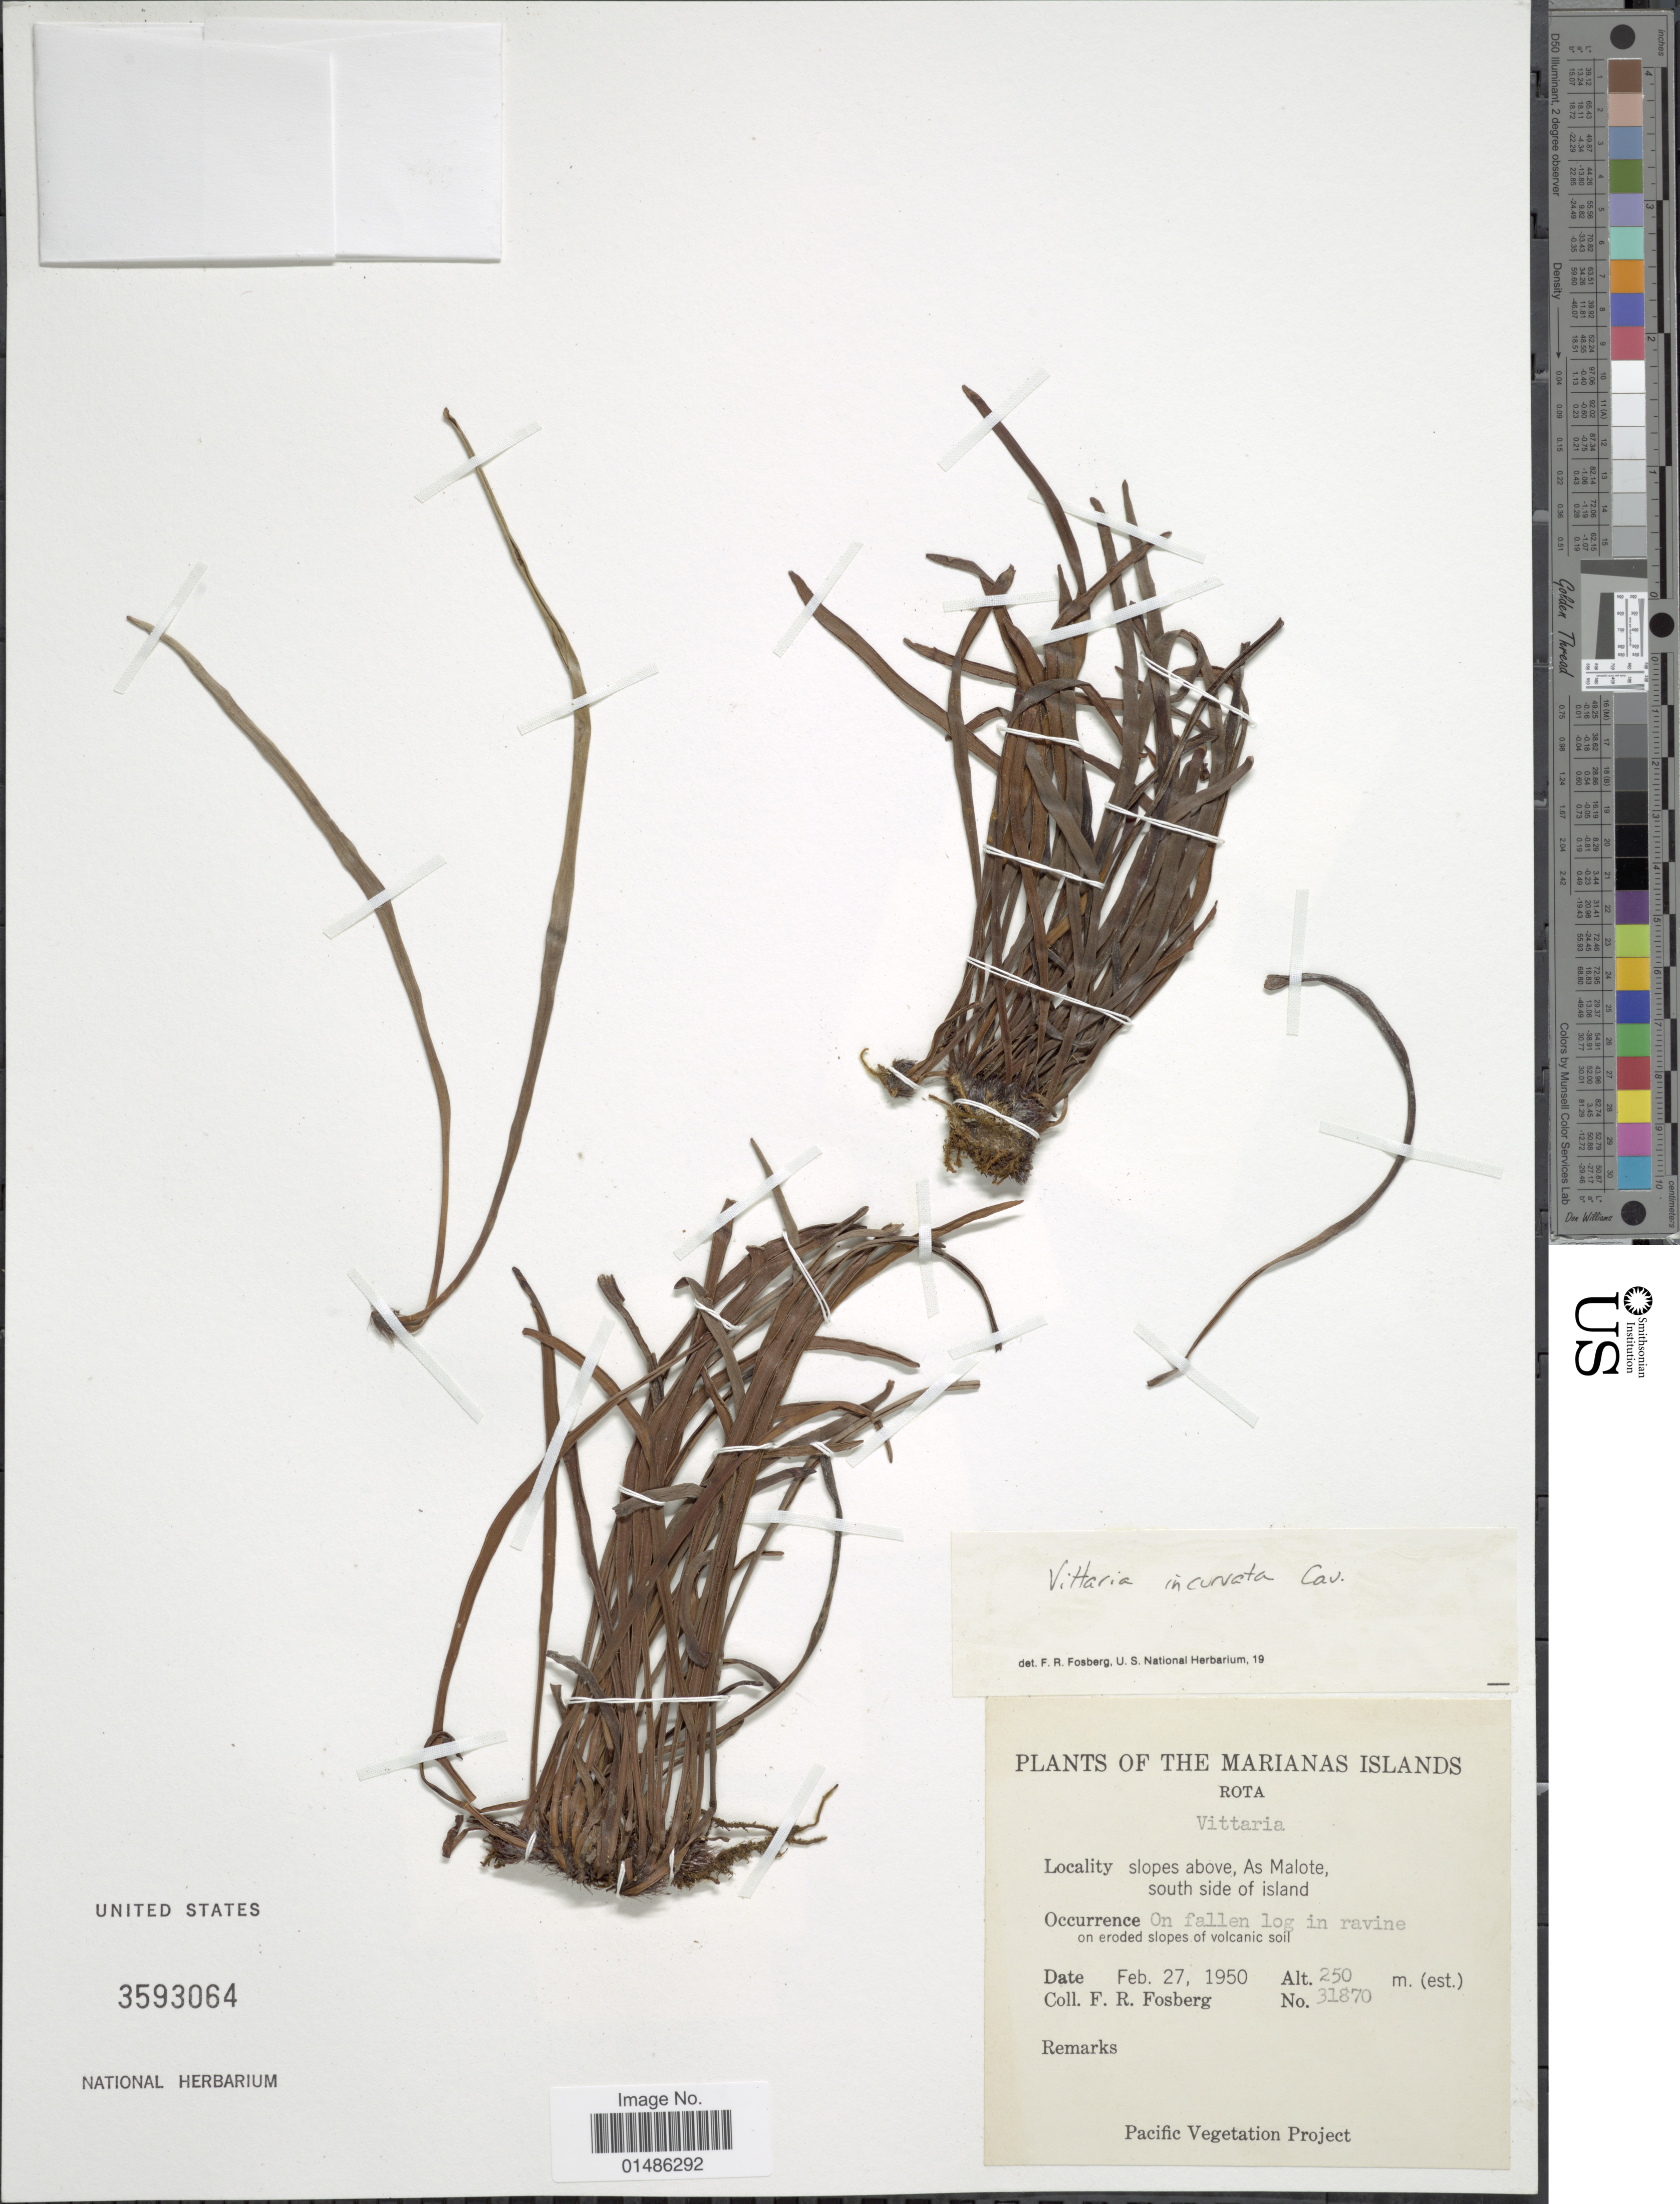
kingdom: Plantae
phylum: Tracheophyta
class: Polypodiopsida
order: Polypodiales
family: Pteridaceae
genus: Haplopteris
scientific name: Haplopteris ensiformis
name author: (Sw.) E.H. Crane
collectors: F. R. Fosberg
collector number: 31870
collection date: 1950-02-27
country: Northern Mariana Islands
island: Rota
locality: Rota. slopes above, As Malote, south side of island.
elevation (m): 250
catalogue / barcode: US 3593064